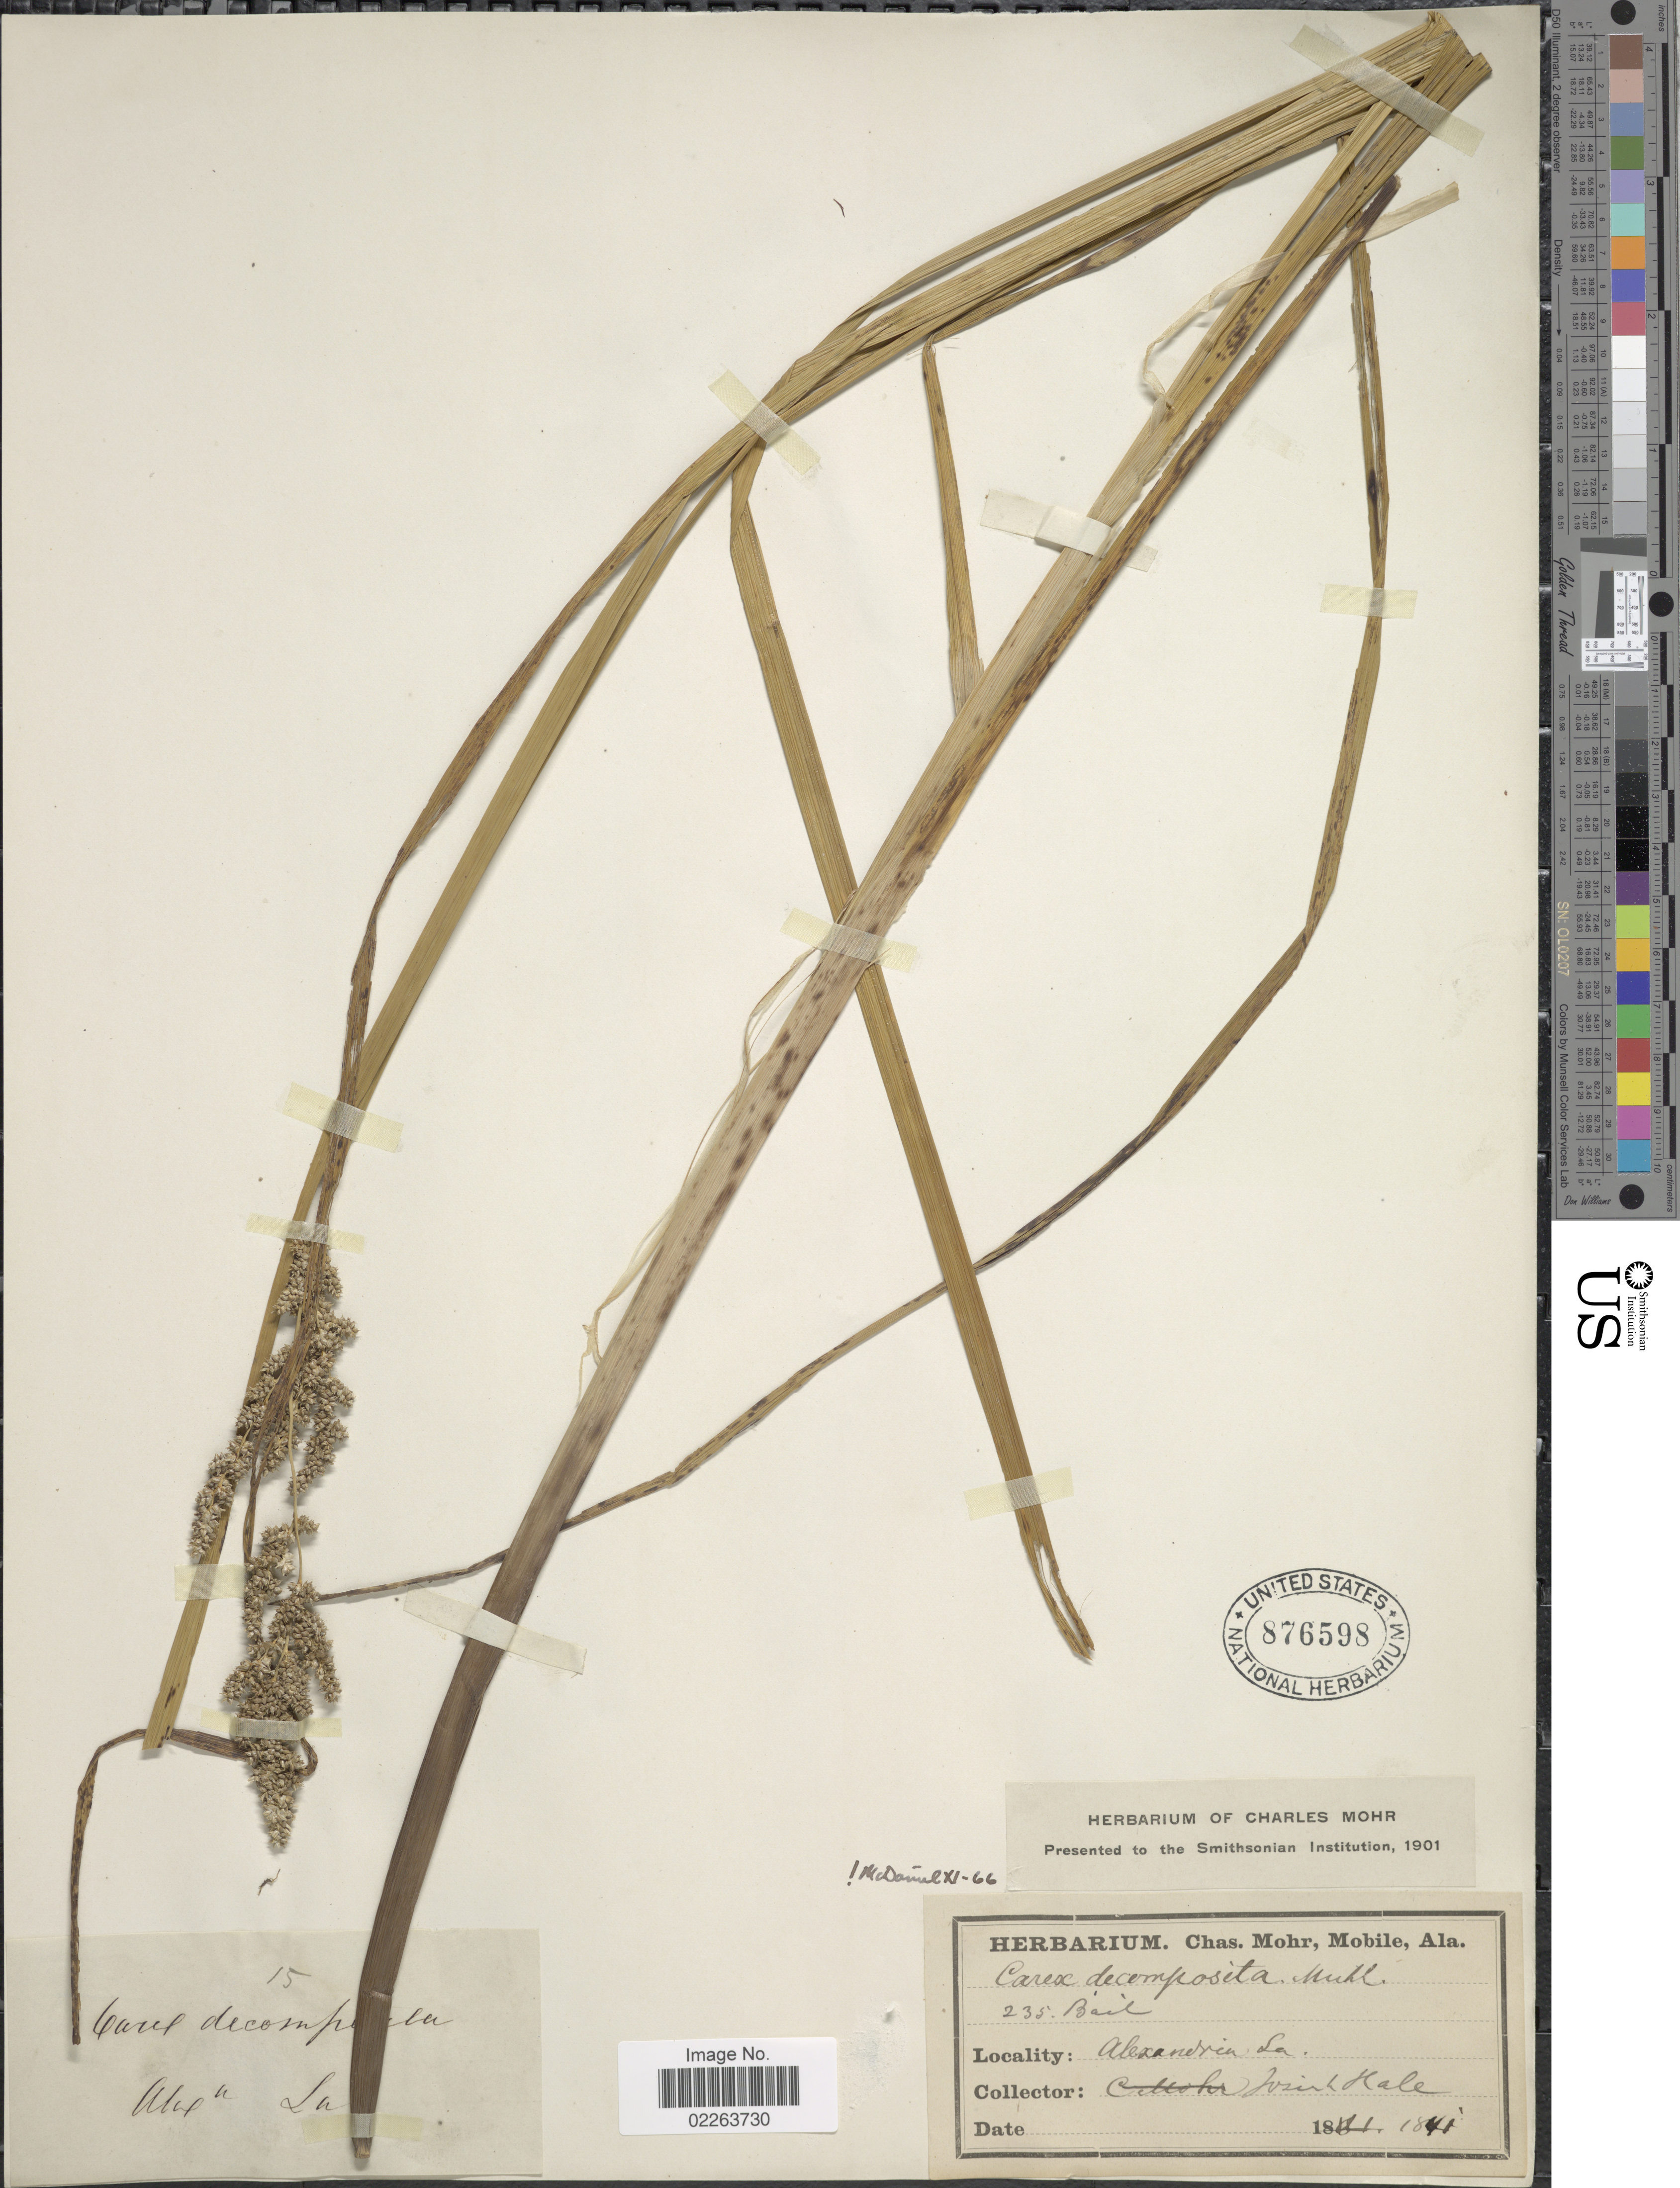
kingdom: Plantae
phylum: Tracheophyta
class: Liliopsida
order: Poales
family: Cyperaceae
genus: Carex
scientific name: Carex decomposita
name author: Muhl.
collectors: J. Hale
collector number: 15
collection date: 1841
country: United States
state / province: Louisiana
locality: Alexandria, La.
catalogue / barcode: US 876598